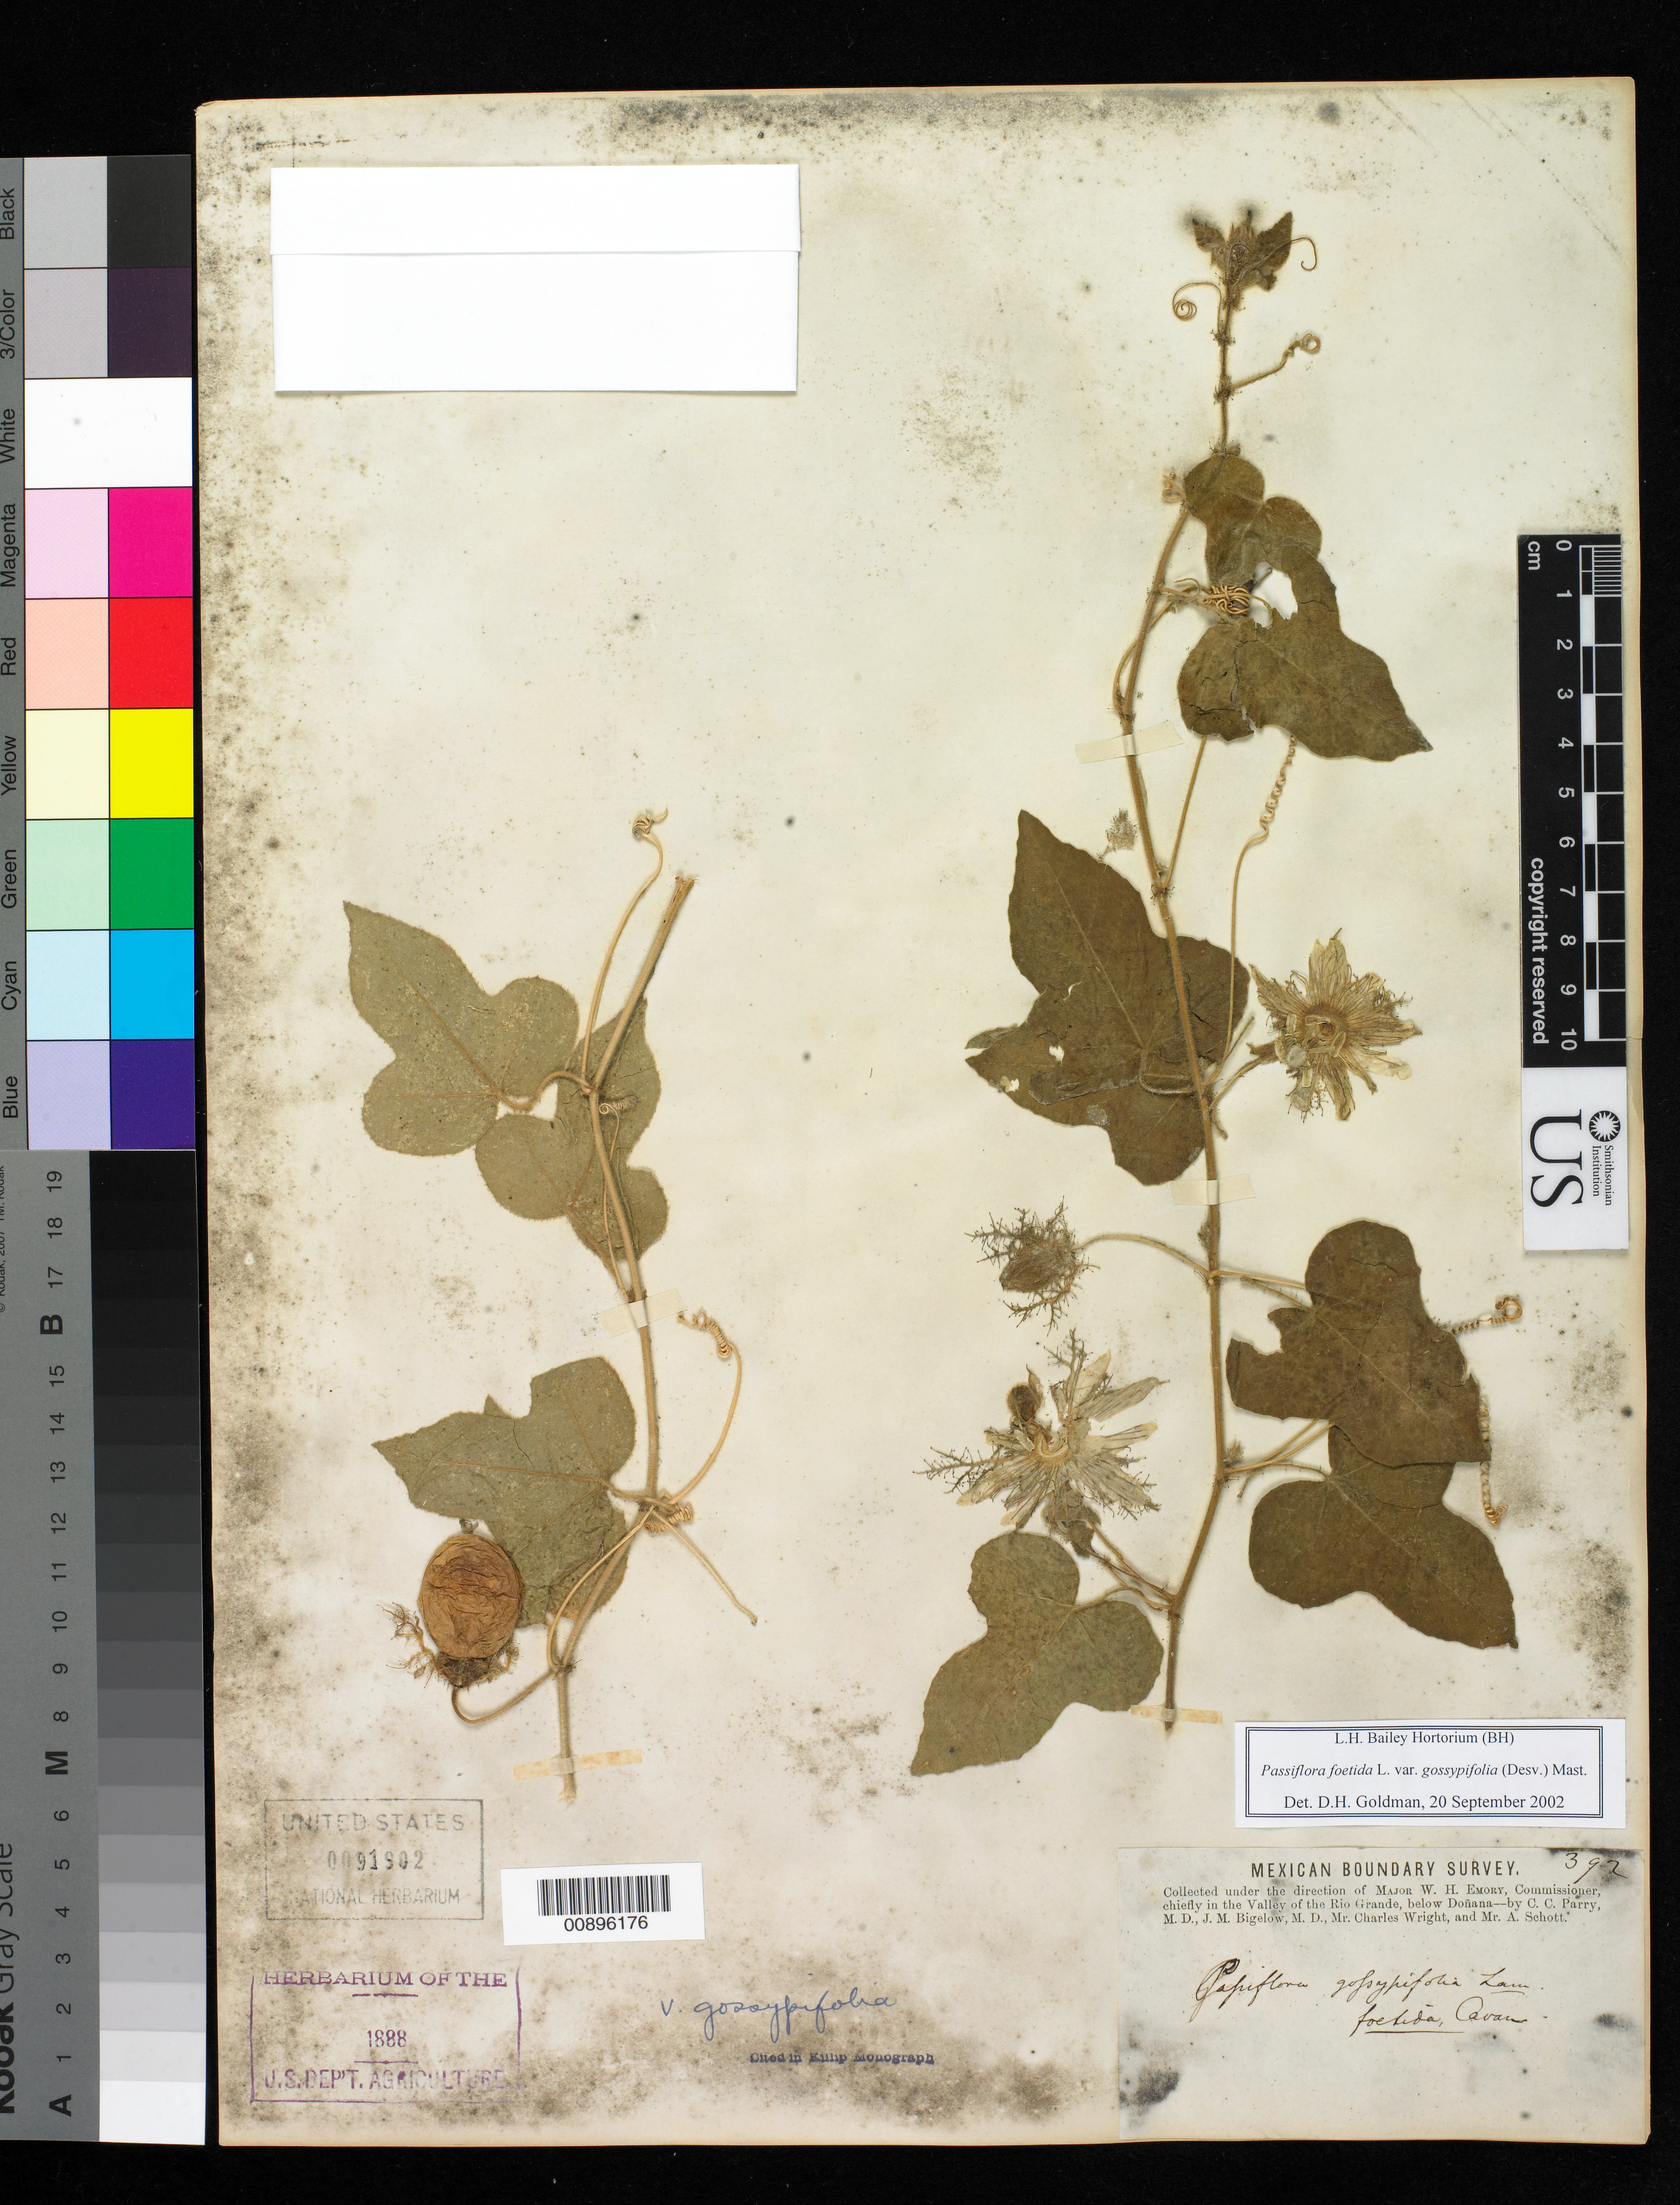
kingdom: Plantae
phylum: Tracheophyta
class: Magnoliopsida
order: Malpighiales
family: Passifloraceae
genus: Passiflora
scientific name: Passiflora foetida var. gossypiifolia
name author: (Desv.) Mast.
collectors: C. C. Parry, J. M. Bigelow, C. Wright & A. C. V. Schott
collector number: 392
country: United States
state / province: New Mexico / Texas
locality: Valley of the Rio Grande, below Doñana.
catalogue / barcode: US 91902